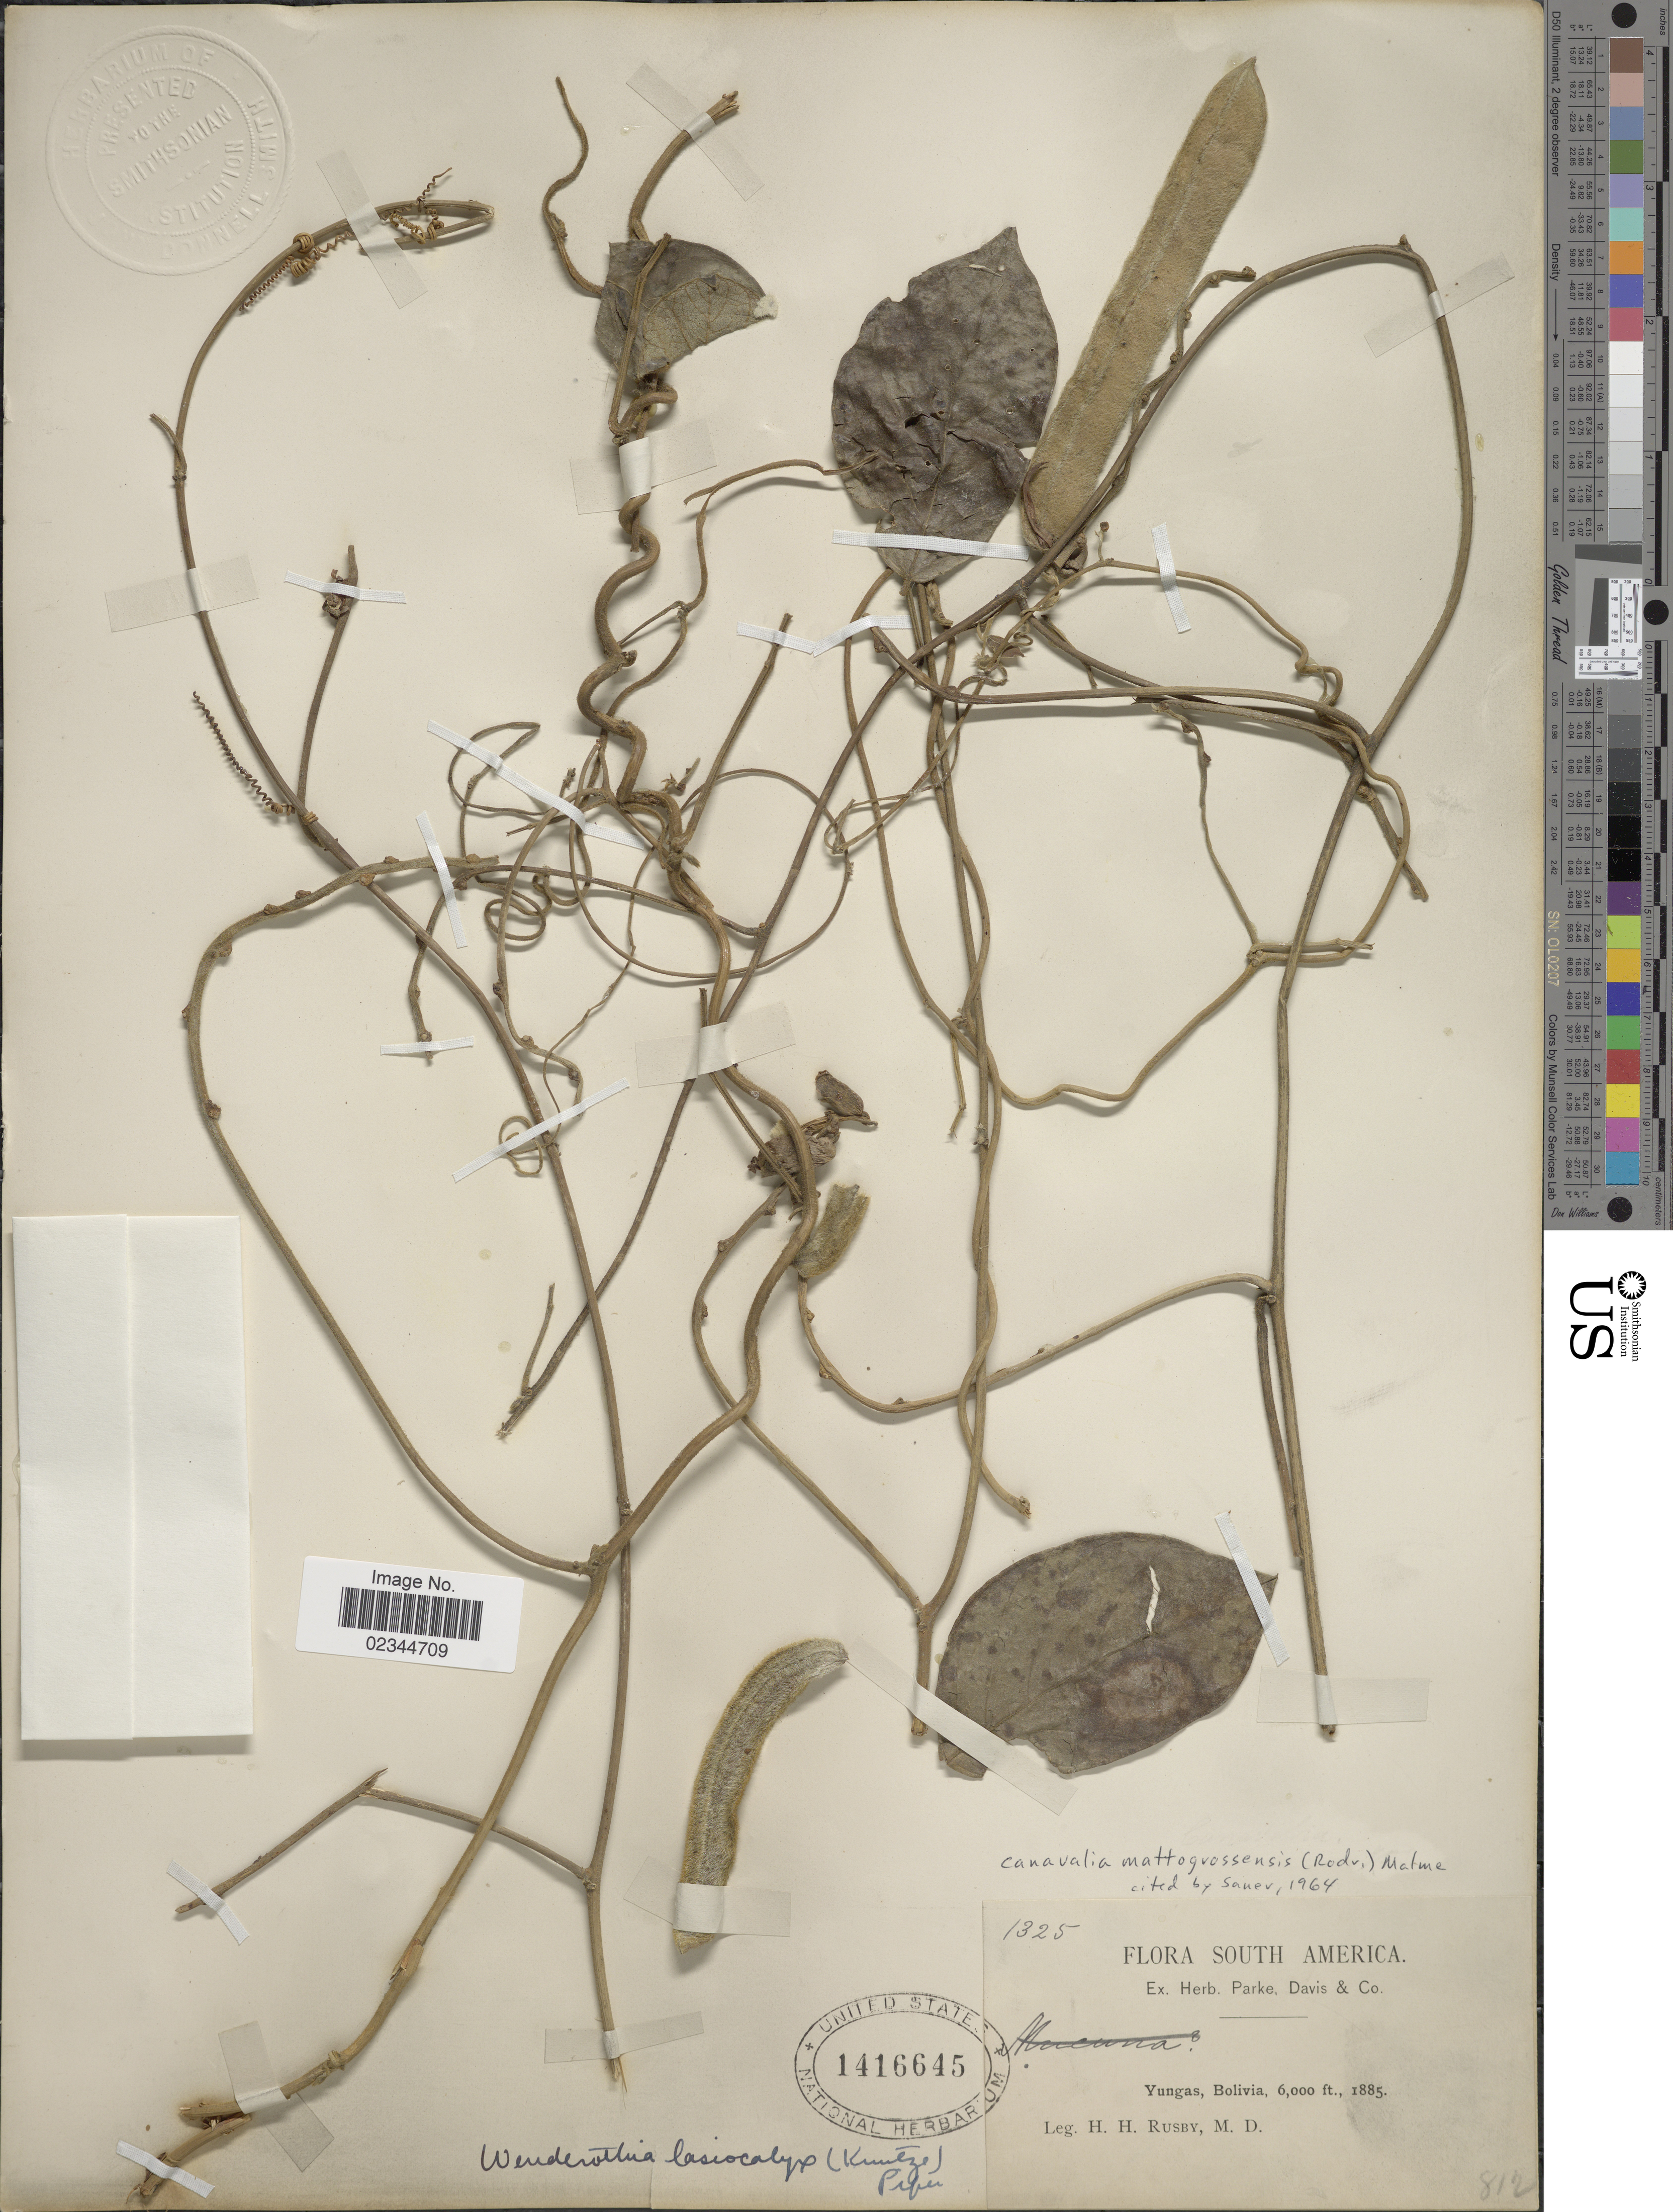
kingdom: Plantae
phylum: Tracheophyta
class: Magnoliopsida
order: Fabales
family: Fabaceae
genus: Canavalia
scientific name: Canavalia mattogrossensis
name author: (Barb. Rodr.) Malme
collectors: H. H. Rusby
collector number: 1325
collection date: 1885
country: Bolivia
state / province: La Paz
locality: Yungas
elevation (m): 1829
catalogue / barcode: US 1416645